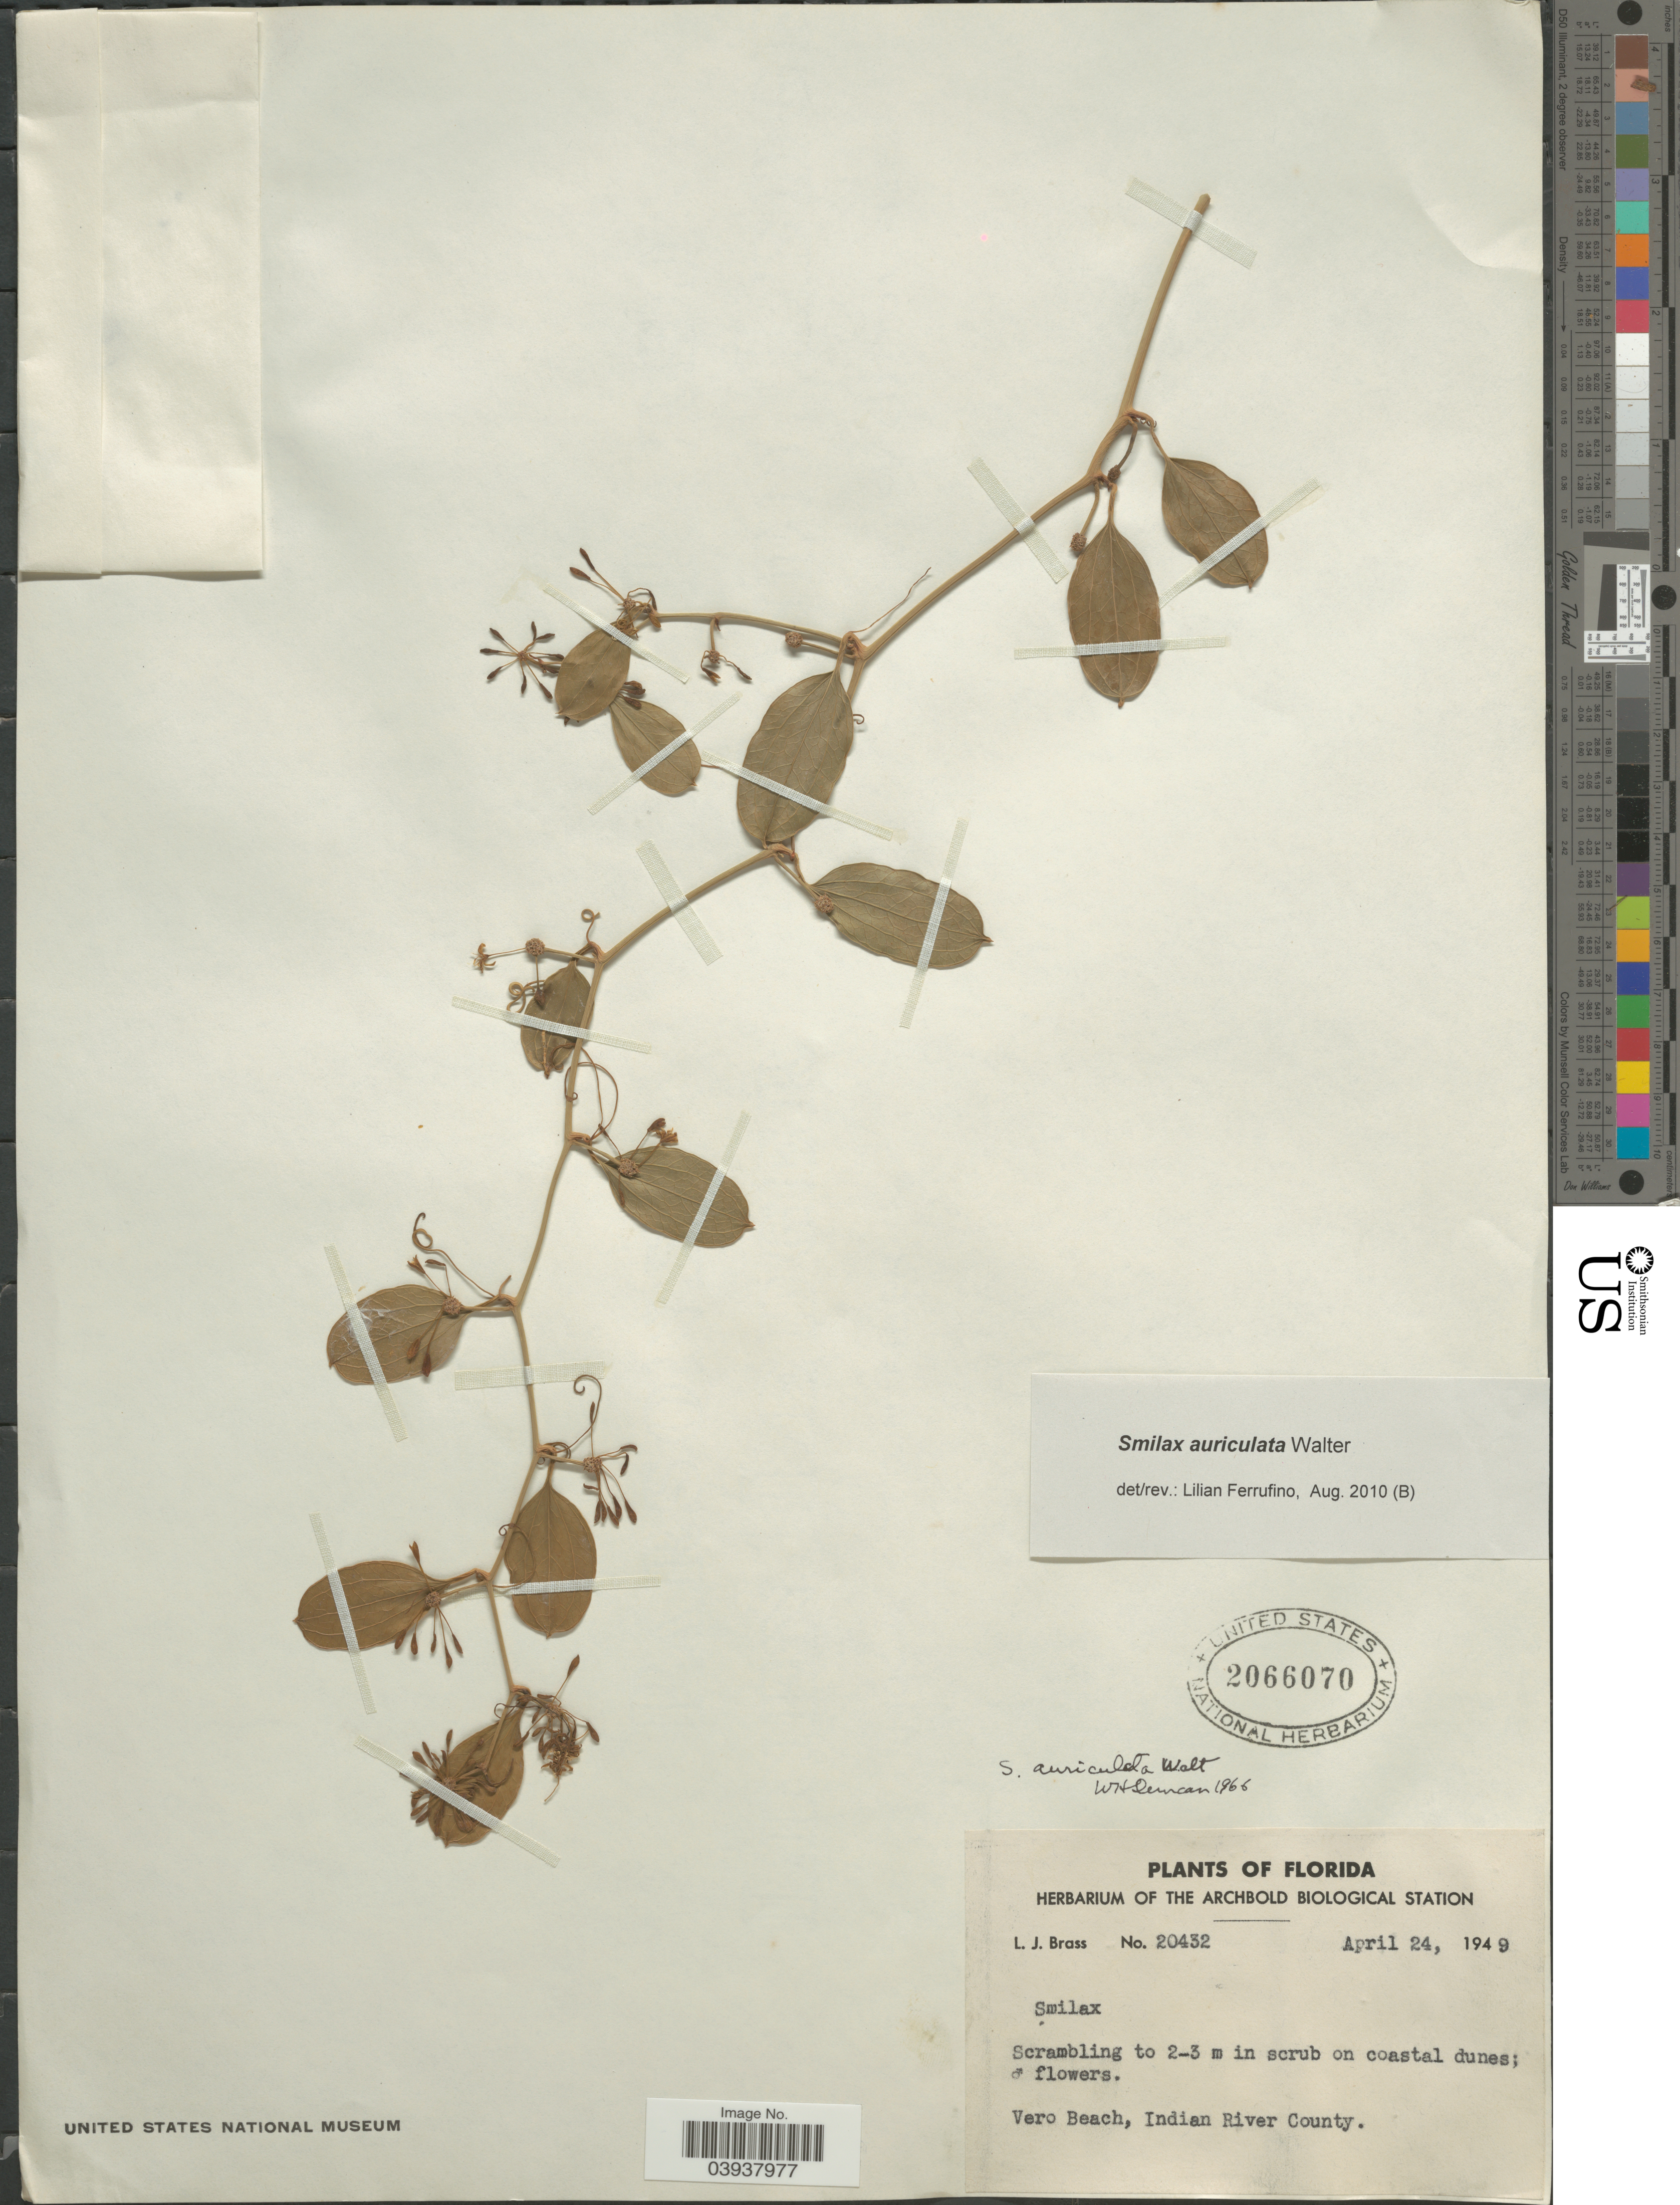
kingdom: Plantae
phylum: Tracheophyta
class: Liliopsida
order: Liliales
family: Smilacaceae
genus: Smilax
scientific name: Smilax auriculata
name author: Walter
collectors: L. J. Brass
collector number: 20432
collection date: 1949-04-24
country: United States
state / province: Florida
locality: Vero Beach, Indian River County.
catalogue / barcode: US 2066070